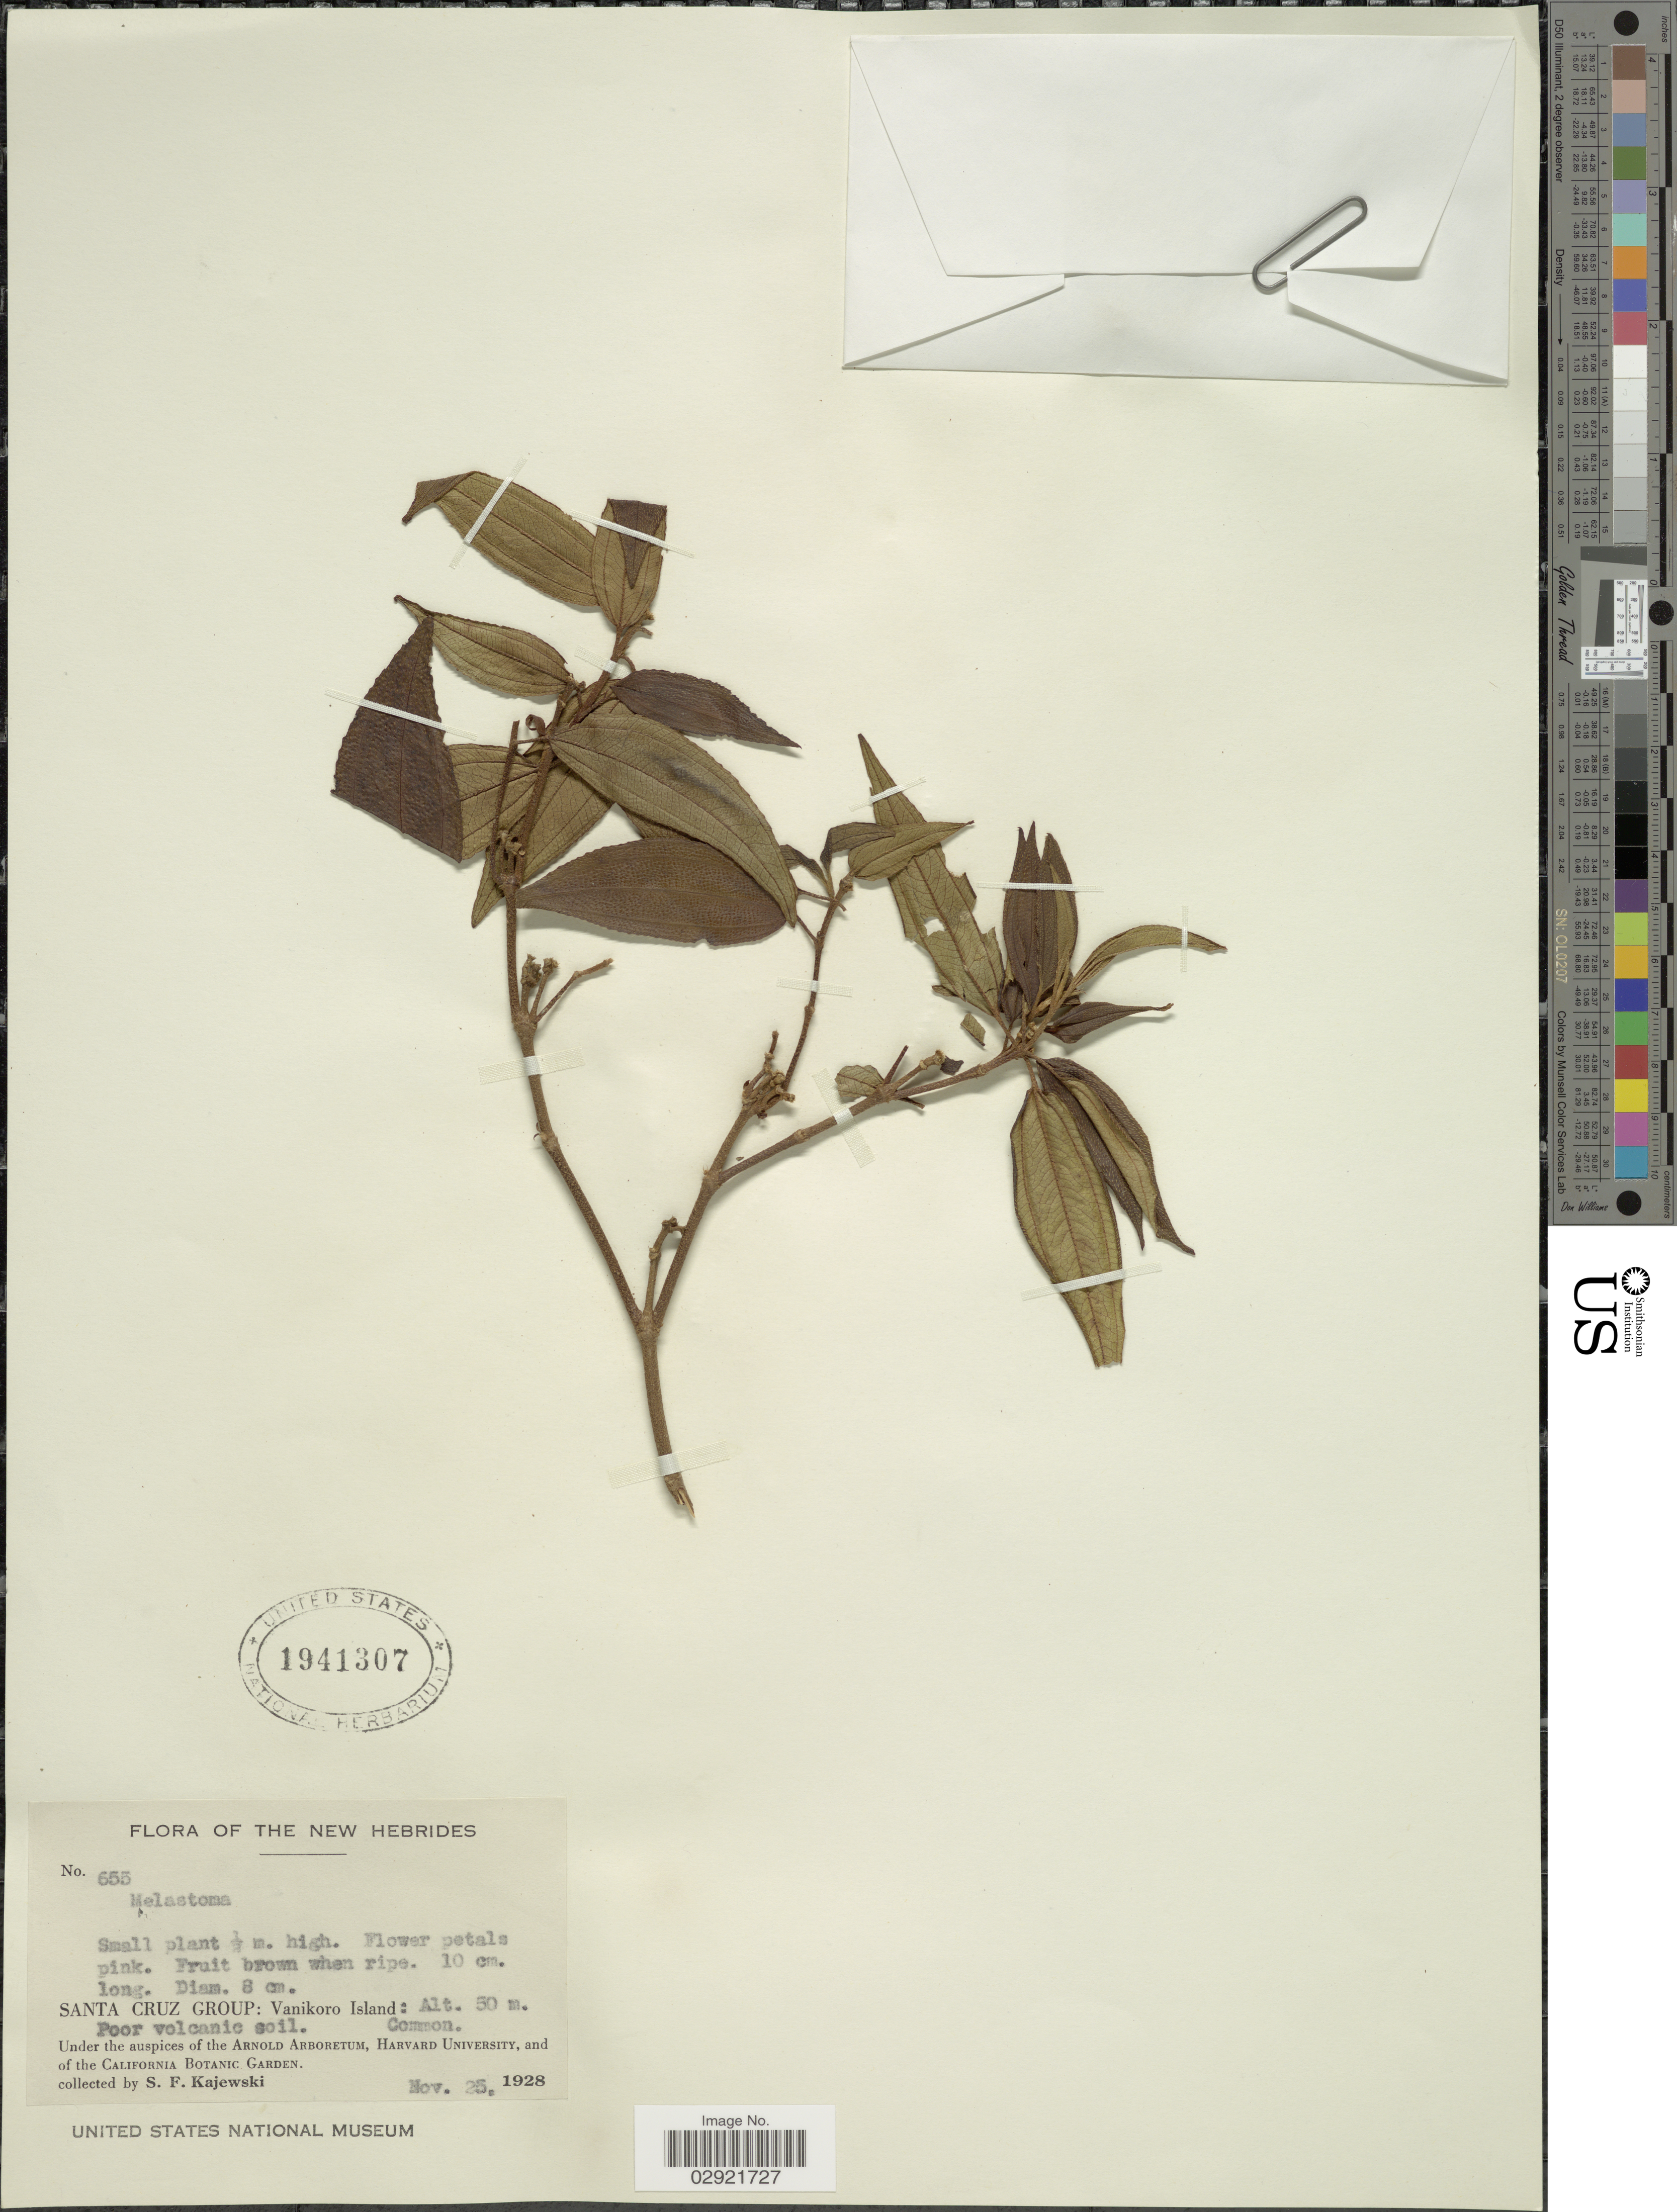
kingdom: Plantae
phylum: Tracheophyta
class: Magnoliopsida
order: Myrtales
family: Melastomataceae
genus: Melastoma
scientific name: Melastoma sp.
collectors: S. Kajewski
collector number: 655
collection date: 1928-11-25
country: Vanuatu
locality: New Hebrides. Santa Cruz Group: Vanikoro Island.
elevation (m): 50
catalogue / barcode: US 1941307